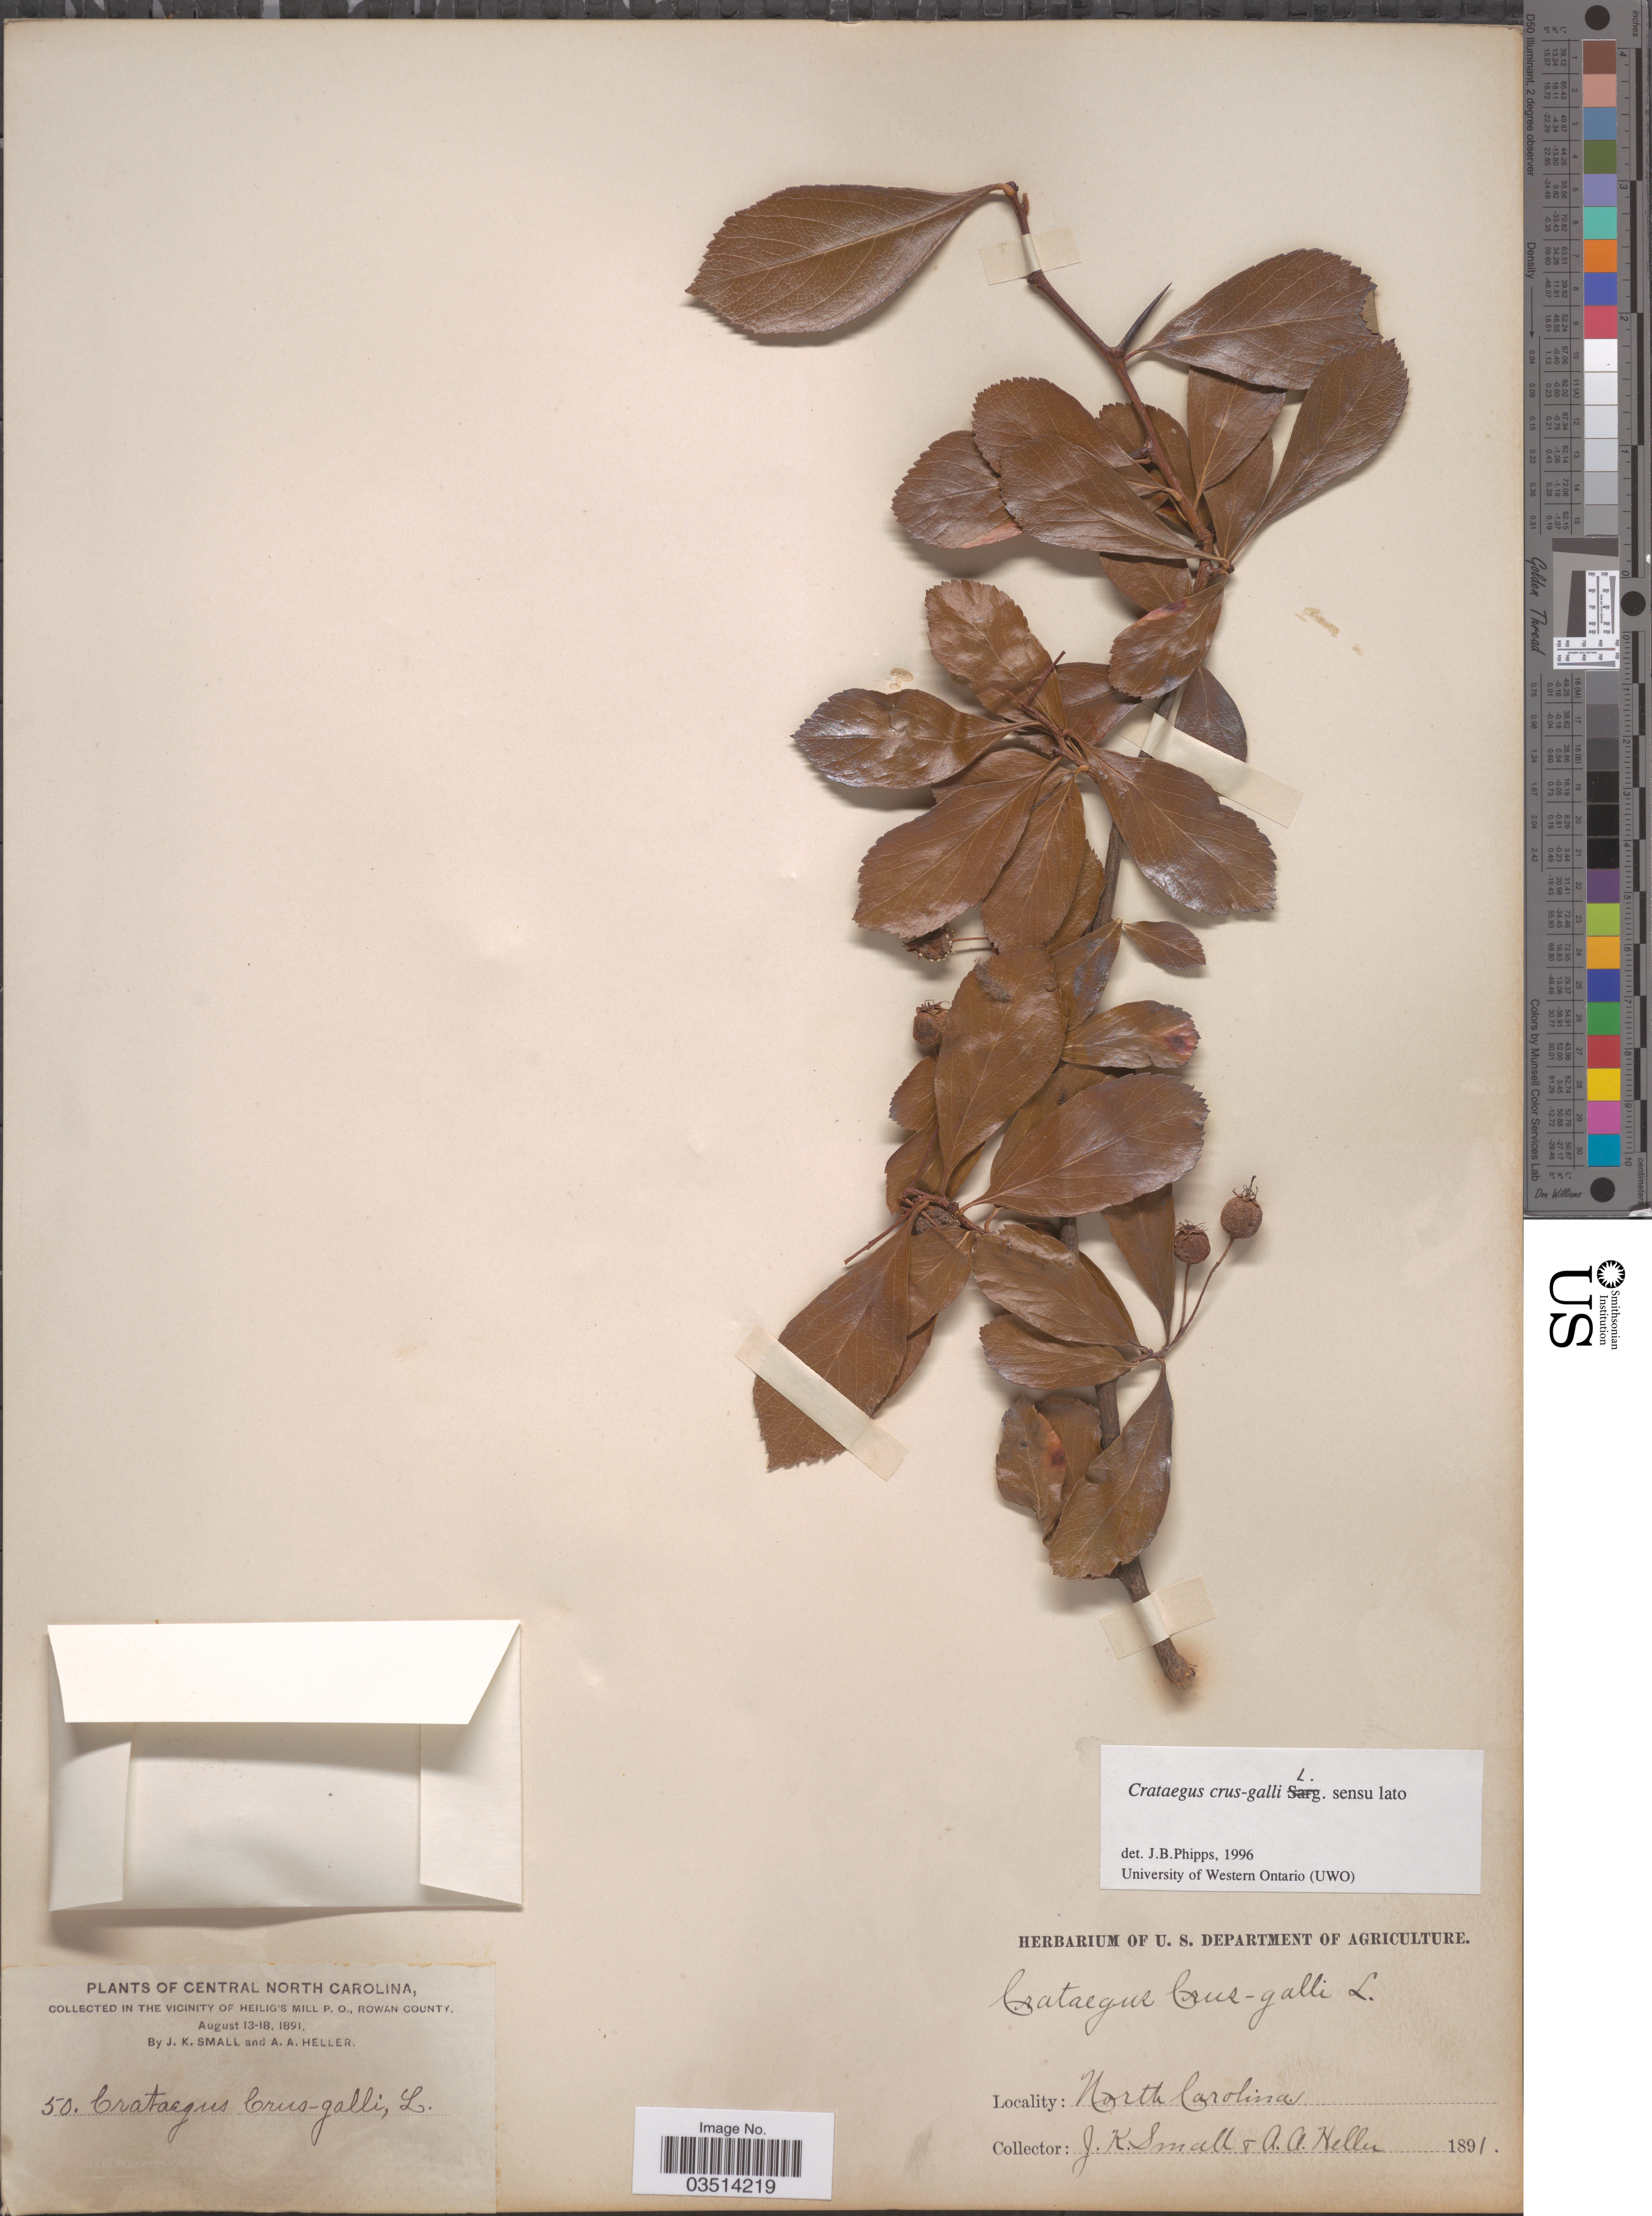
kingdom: Plantae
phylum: Tracheophyta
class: Magnoliopsida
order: Rosales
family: Rosaceae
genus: Crataegus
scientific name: Crataegus crus-galli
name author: L.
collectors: J. K. Small & A. A. Heller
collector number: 50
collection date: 1891-08-13/1891-08-18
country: United States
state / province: North Carolina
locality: Central North Carolina. The Vicinity of Heilig's Mill P.O., Rowan County.